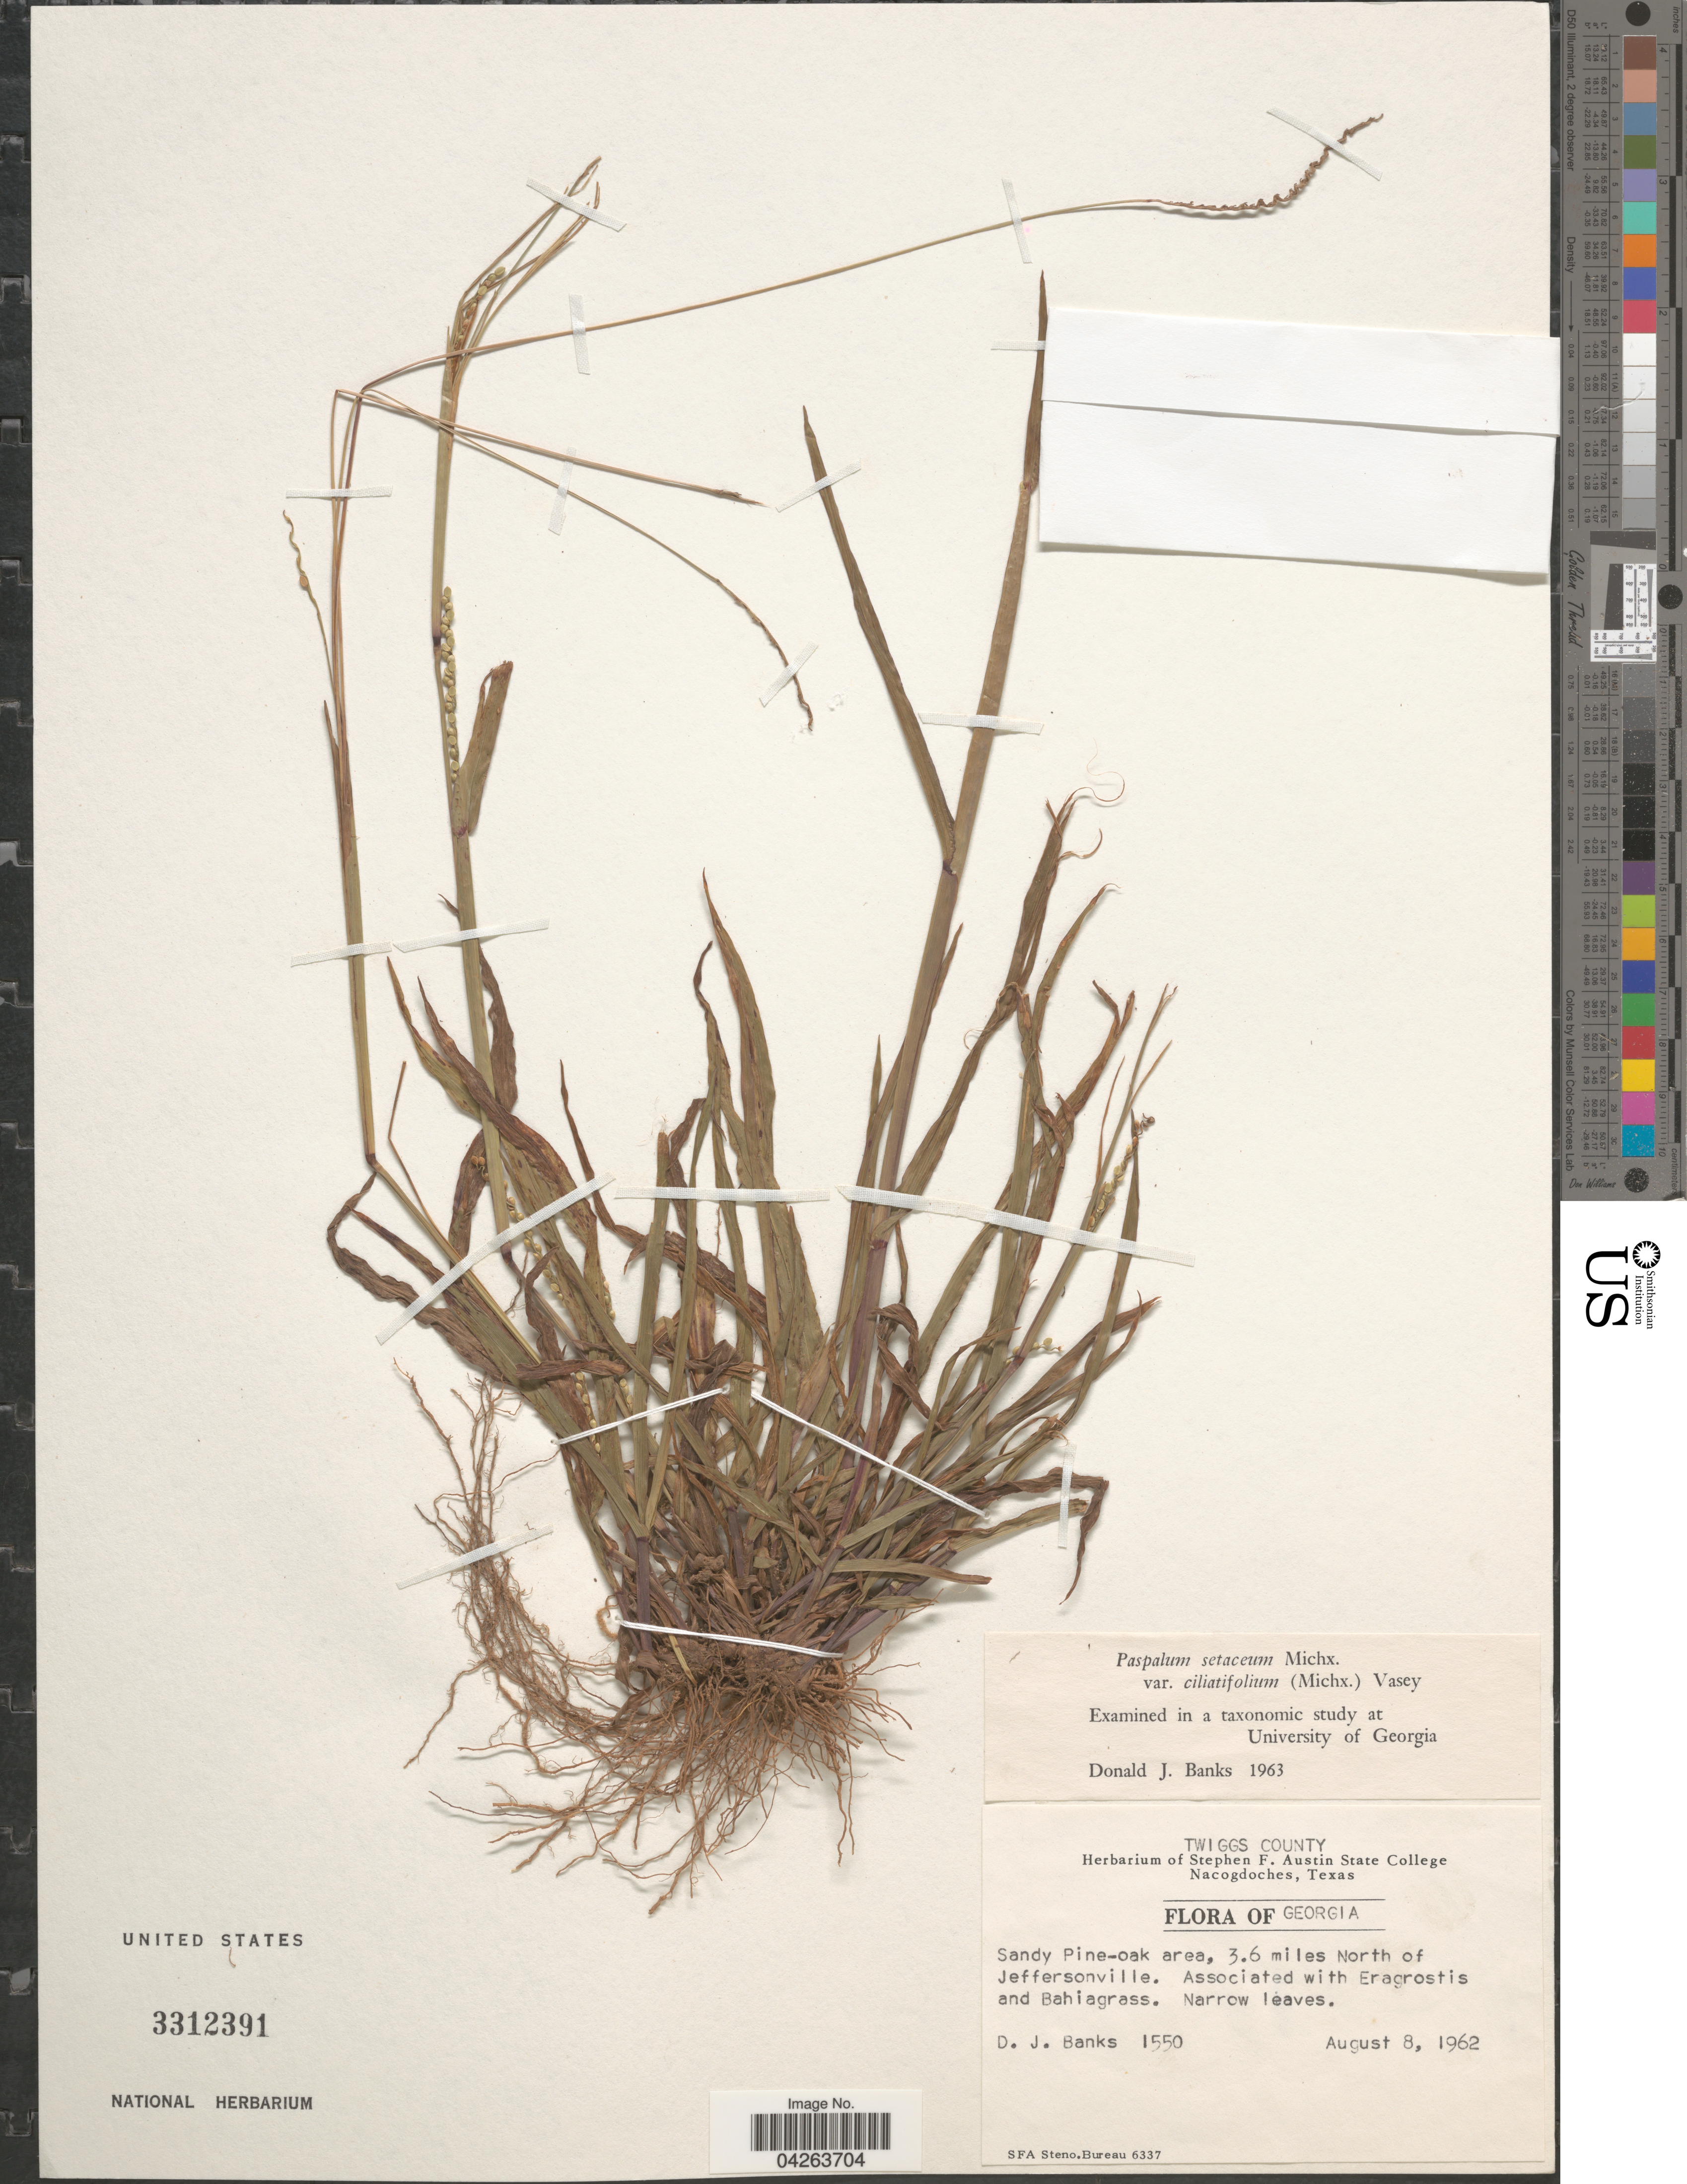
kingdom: Plantae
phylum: Tracheophyta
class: Liliopsida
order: Poales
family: Poaceae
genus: Paspalum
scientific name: Paspalum setaceum var. ciliatifolium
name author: (Michx.) Vasey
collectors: D. J. Banks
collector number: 1550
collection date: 1962-08-08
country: United States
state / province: Georgia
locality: Twiggs County. Sandy Pine-oak area, 3.6 miles north of Jeffersonville.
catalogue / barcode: US 3312391